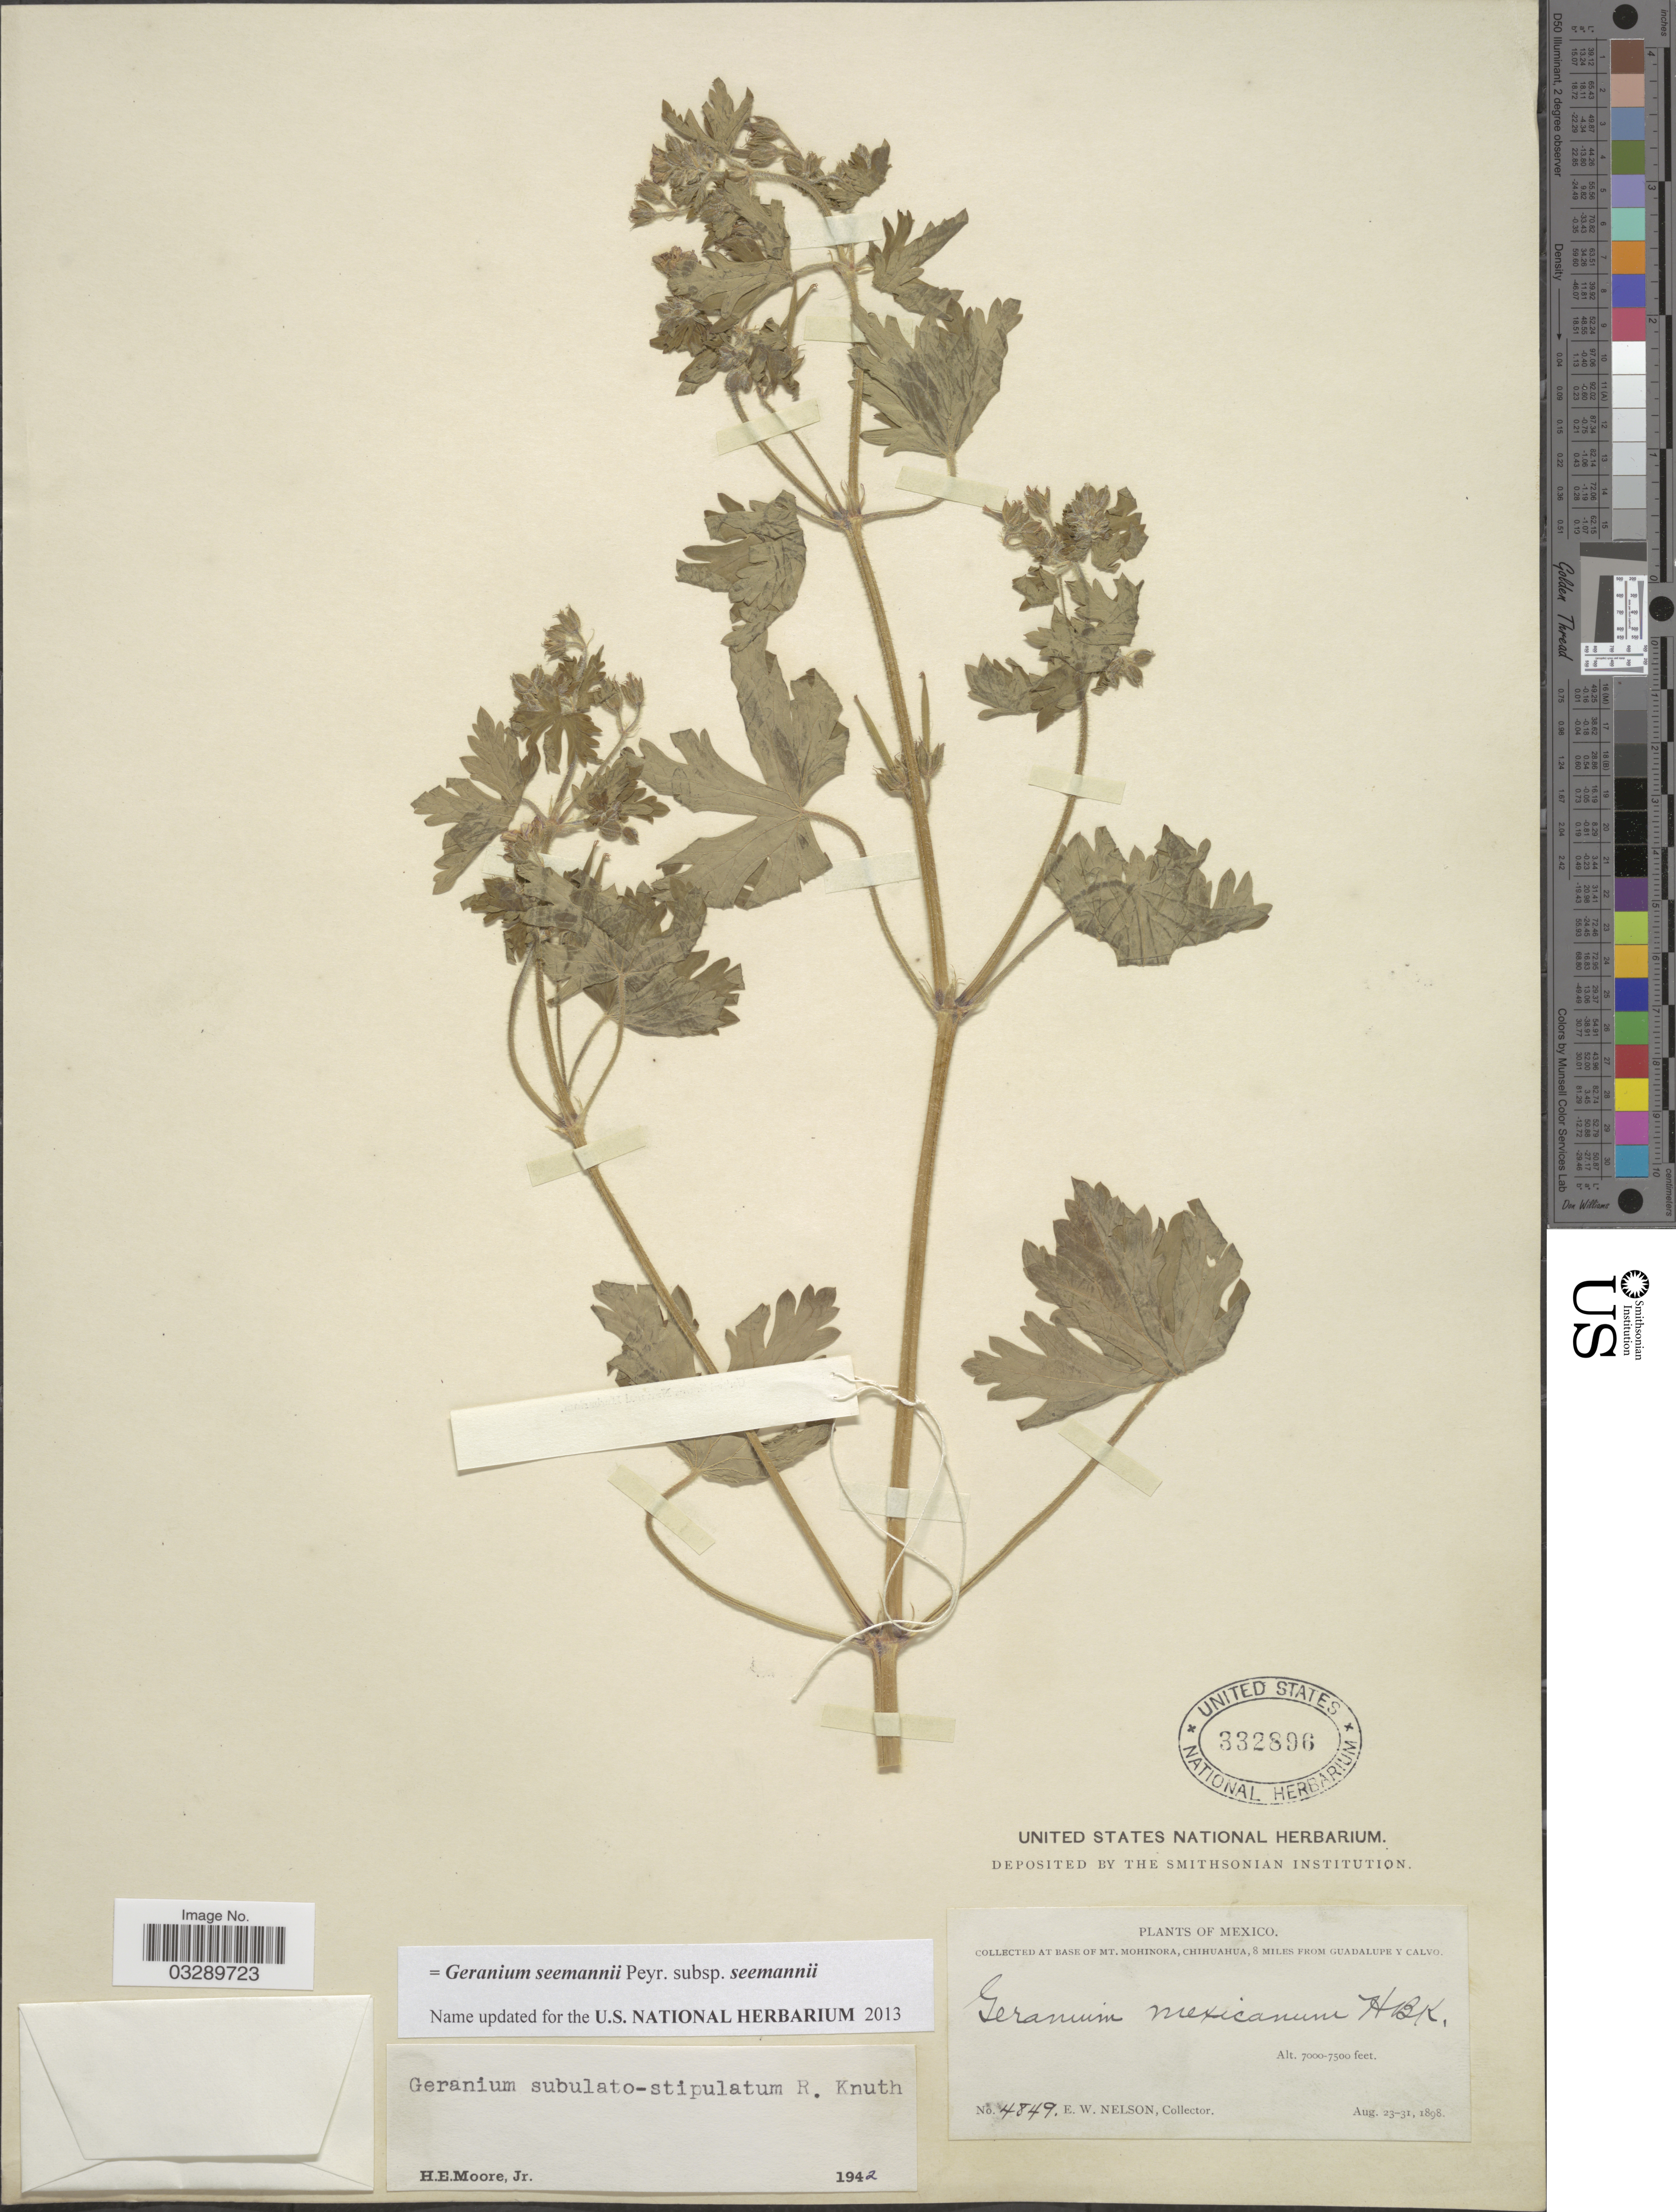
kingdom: Plantae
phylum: Tracheophyta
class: Magnoliopsida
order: Geraniales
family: Geraniaceae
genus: Geranium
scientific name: Geranium seemannii subsp. seemannii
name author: Peyr.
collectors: E. W. Nelson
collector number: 4849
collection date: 1898-08-23/1898-08-31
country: Mexico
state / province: Chihuahua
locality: At Base of Mt. Mohinora, Chihuahua, 8 miles from Guadalupe y Calvo.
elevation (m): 2134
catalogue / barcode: US 332896